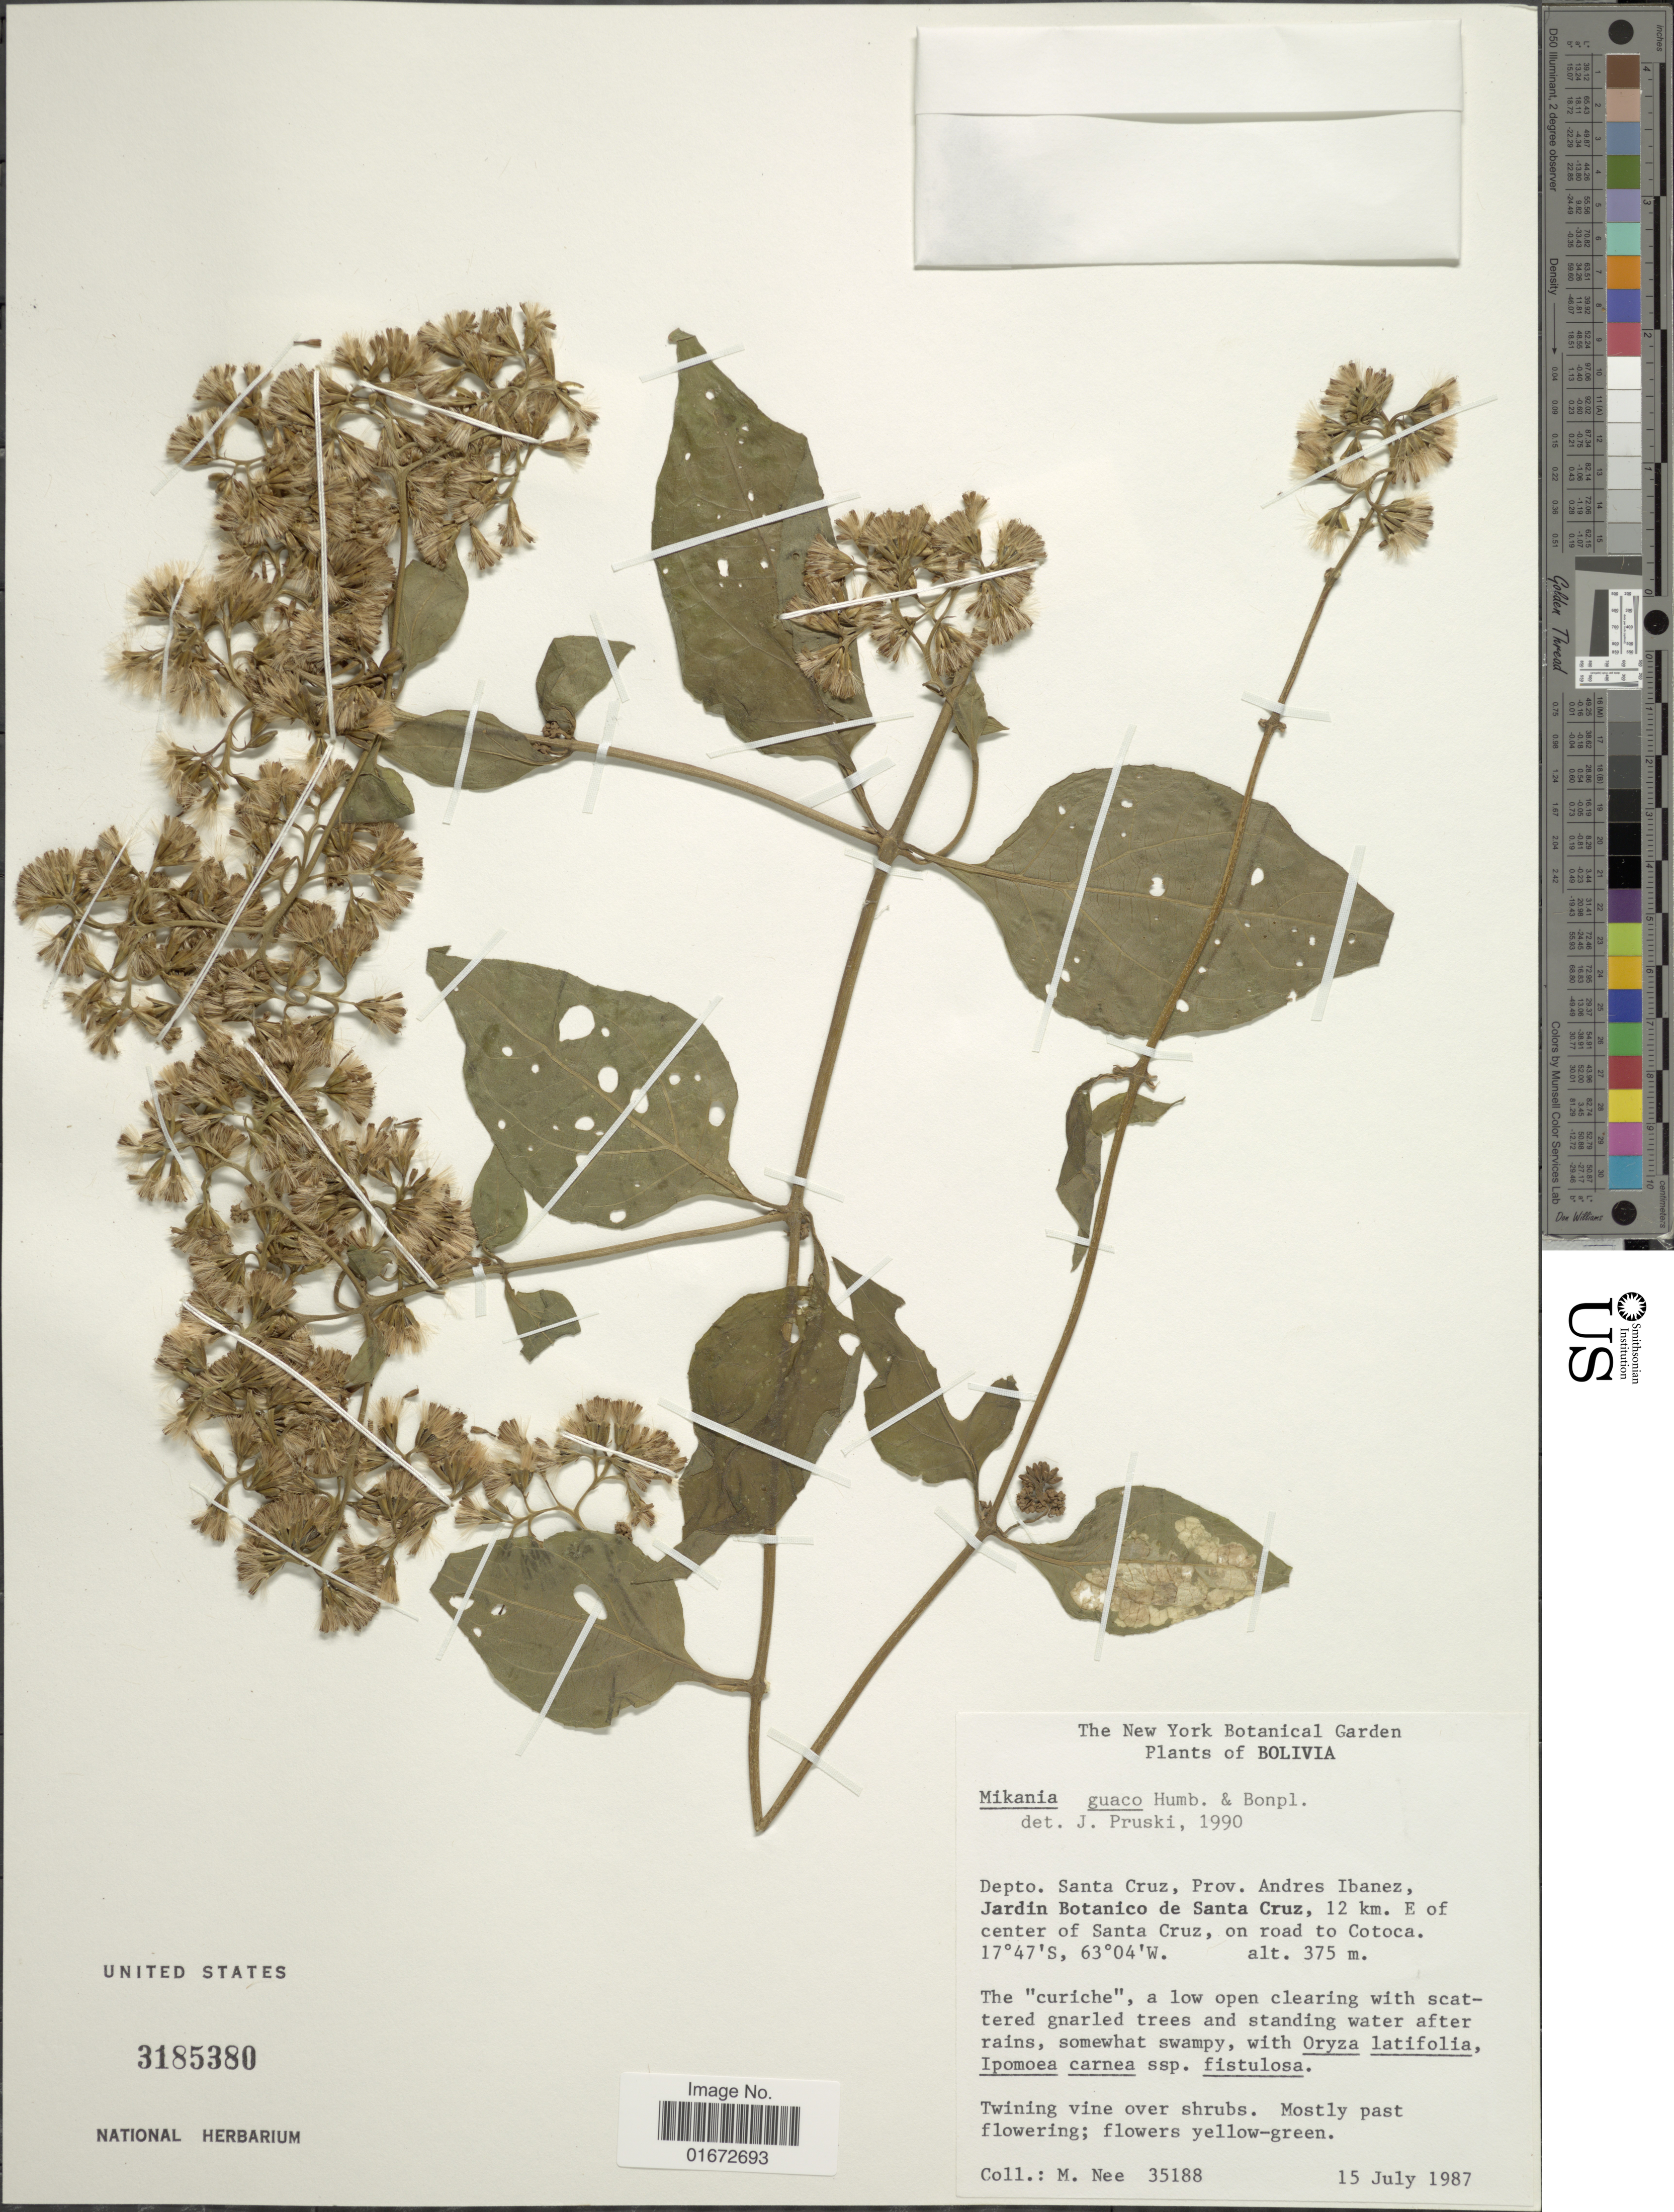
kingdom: Plantae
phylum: Tracheophyta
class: Magnoliopsida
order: Asterales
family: Asteraceae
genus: Mikania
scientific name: Mikania guaco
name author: Humb. & Bonpl.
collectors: M. Nee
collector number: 35188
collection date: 1987-07-15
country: Bolivia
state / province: Santa Cruz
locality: Depto. Santa Cruz, Prov. Andres Ibanez, Jardin Botanico de Santa Cruz, 12 km. E of center of Santa Cruz, on road to Cotoca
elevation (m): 375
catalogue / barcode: US 3185380